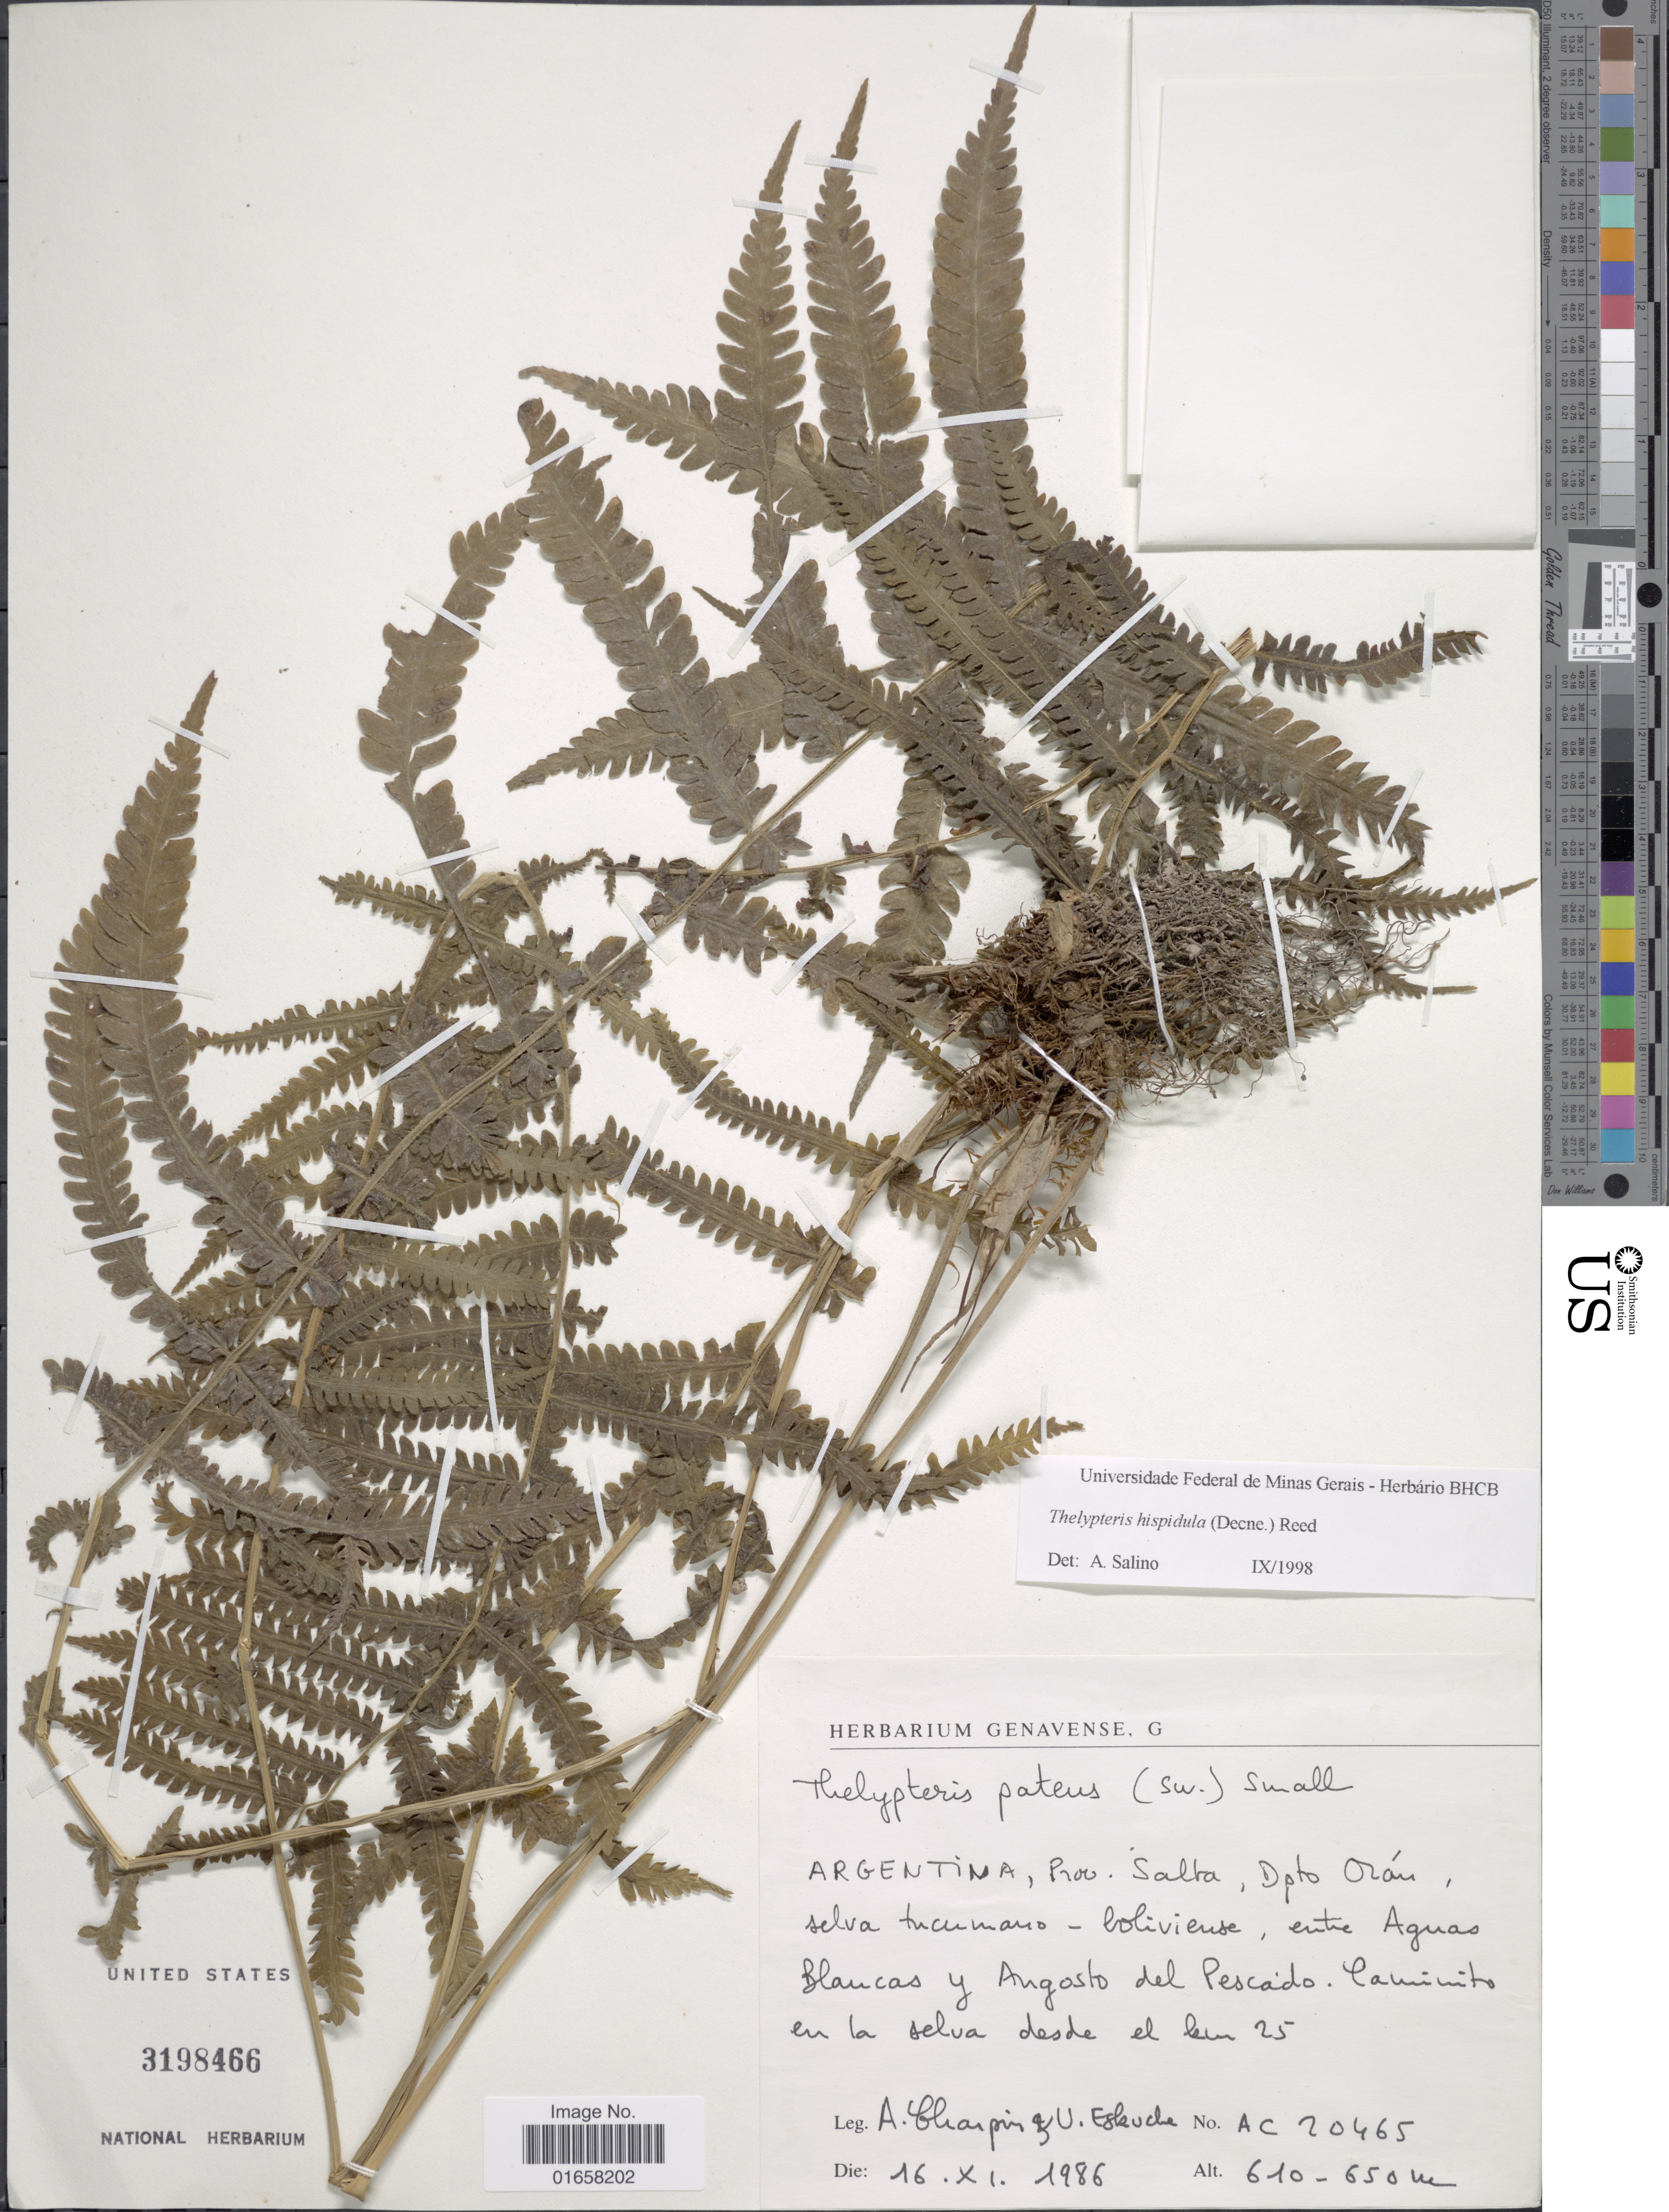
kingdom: Plantae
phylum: Tracheophyta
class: Polypodiopsida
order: Polypodiales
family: Thelypteridaceae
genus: Christella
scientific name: Christella hispidula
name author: (Decne.) Holttum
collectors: A. Charpin & U. G. Eskuche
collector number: AC20465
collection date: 1986-11-16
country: Argentina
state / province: Salta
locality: Dpto. Oran, selva tucumano, boliviense, entre Aguas blancas y Angosto del Pescado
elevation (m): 610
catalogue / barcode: US 3198466